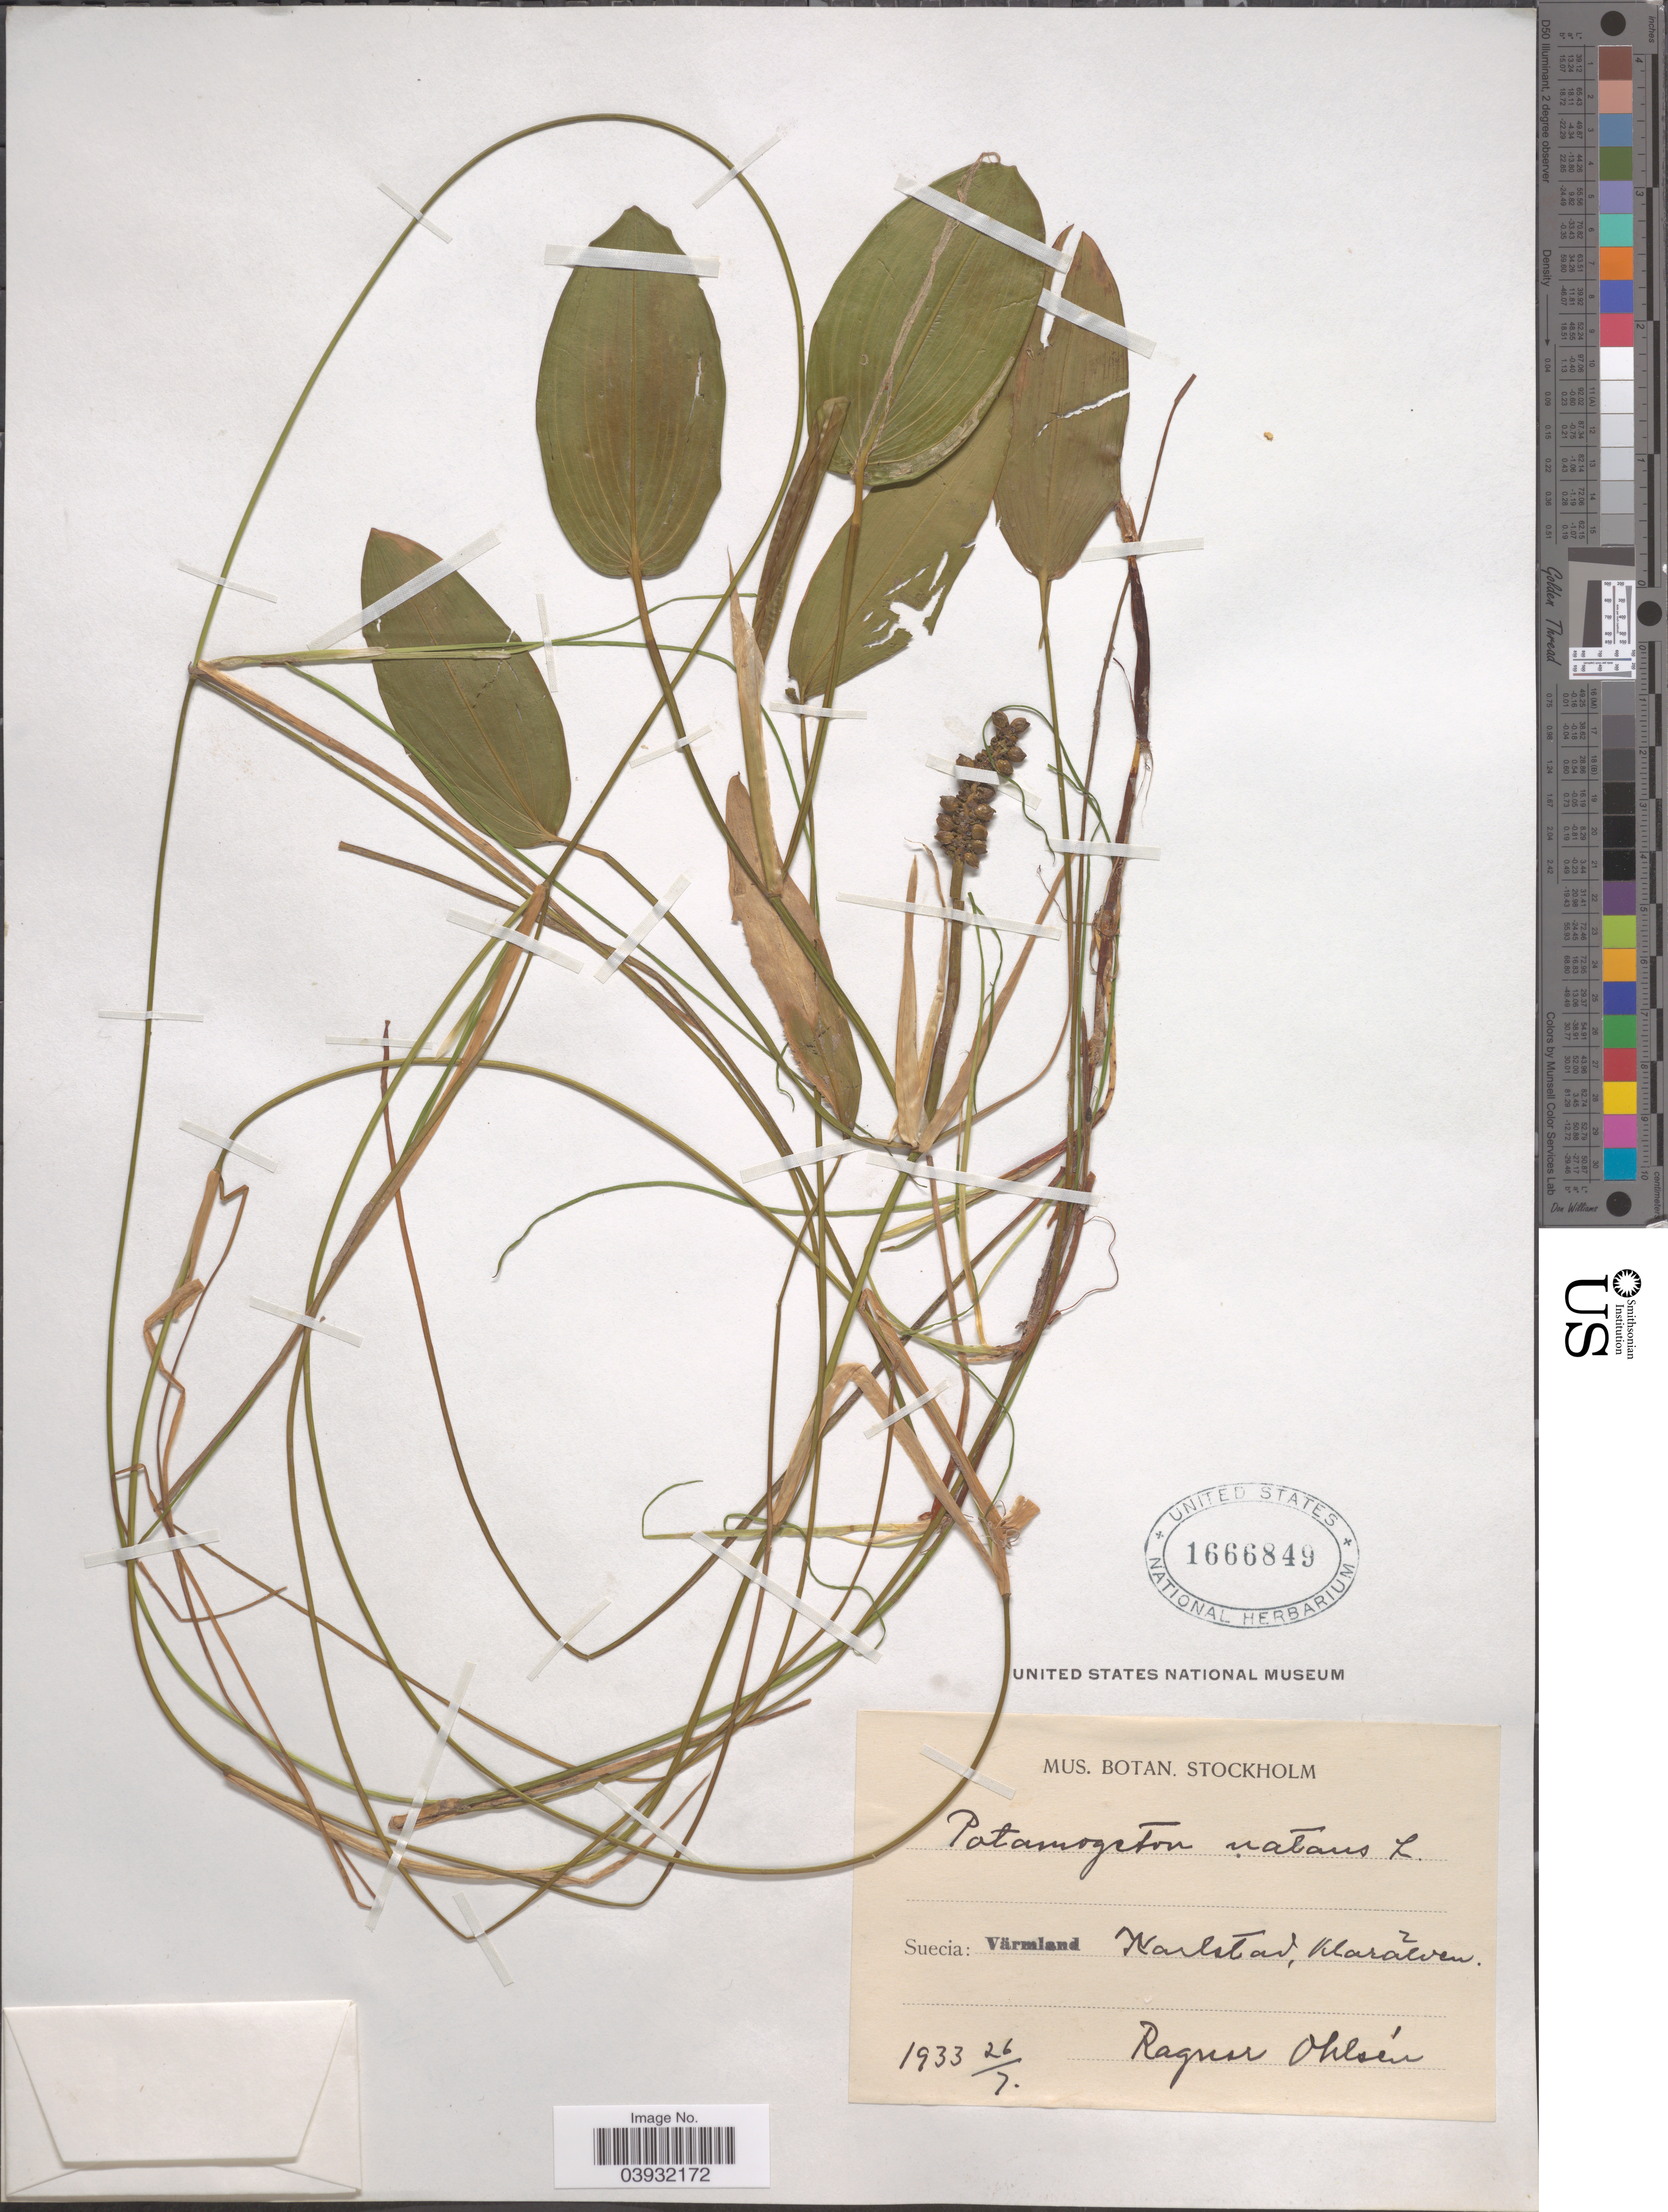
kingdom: Plantae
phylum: Tracheophyta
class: Liliopsida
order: Alismatales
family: Potamogetonaceae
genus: Potamogeton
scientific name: Potamogeton natans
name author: L.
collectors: R. Ohlsén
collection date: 1933-07-26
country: Sweden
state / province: Varmland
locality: Suecia: Värmland. Karlstad, Klarälven.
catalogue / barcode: US 1666849